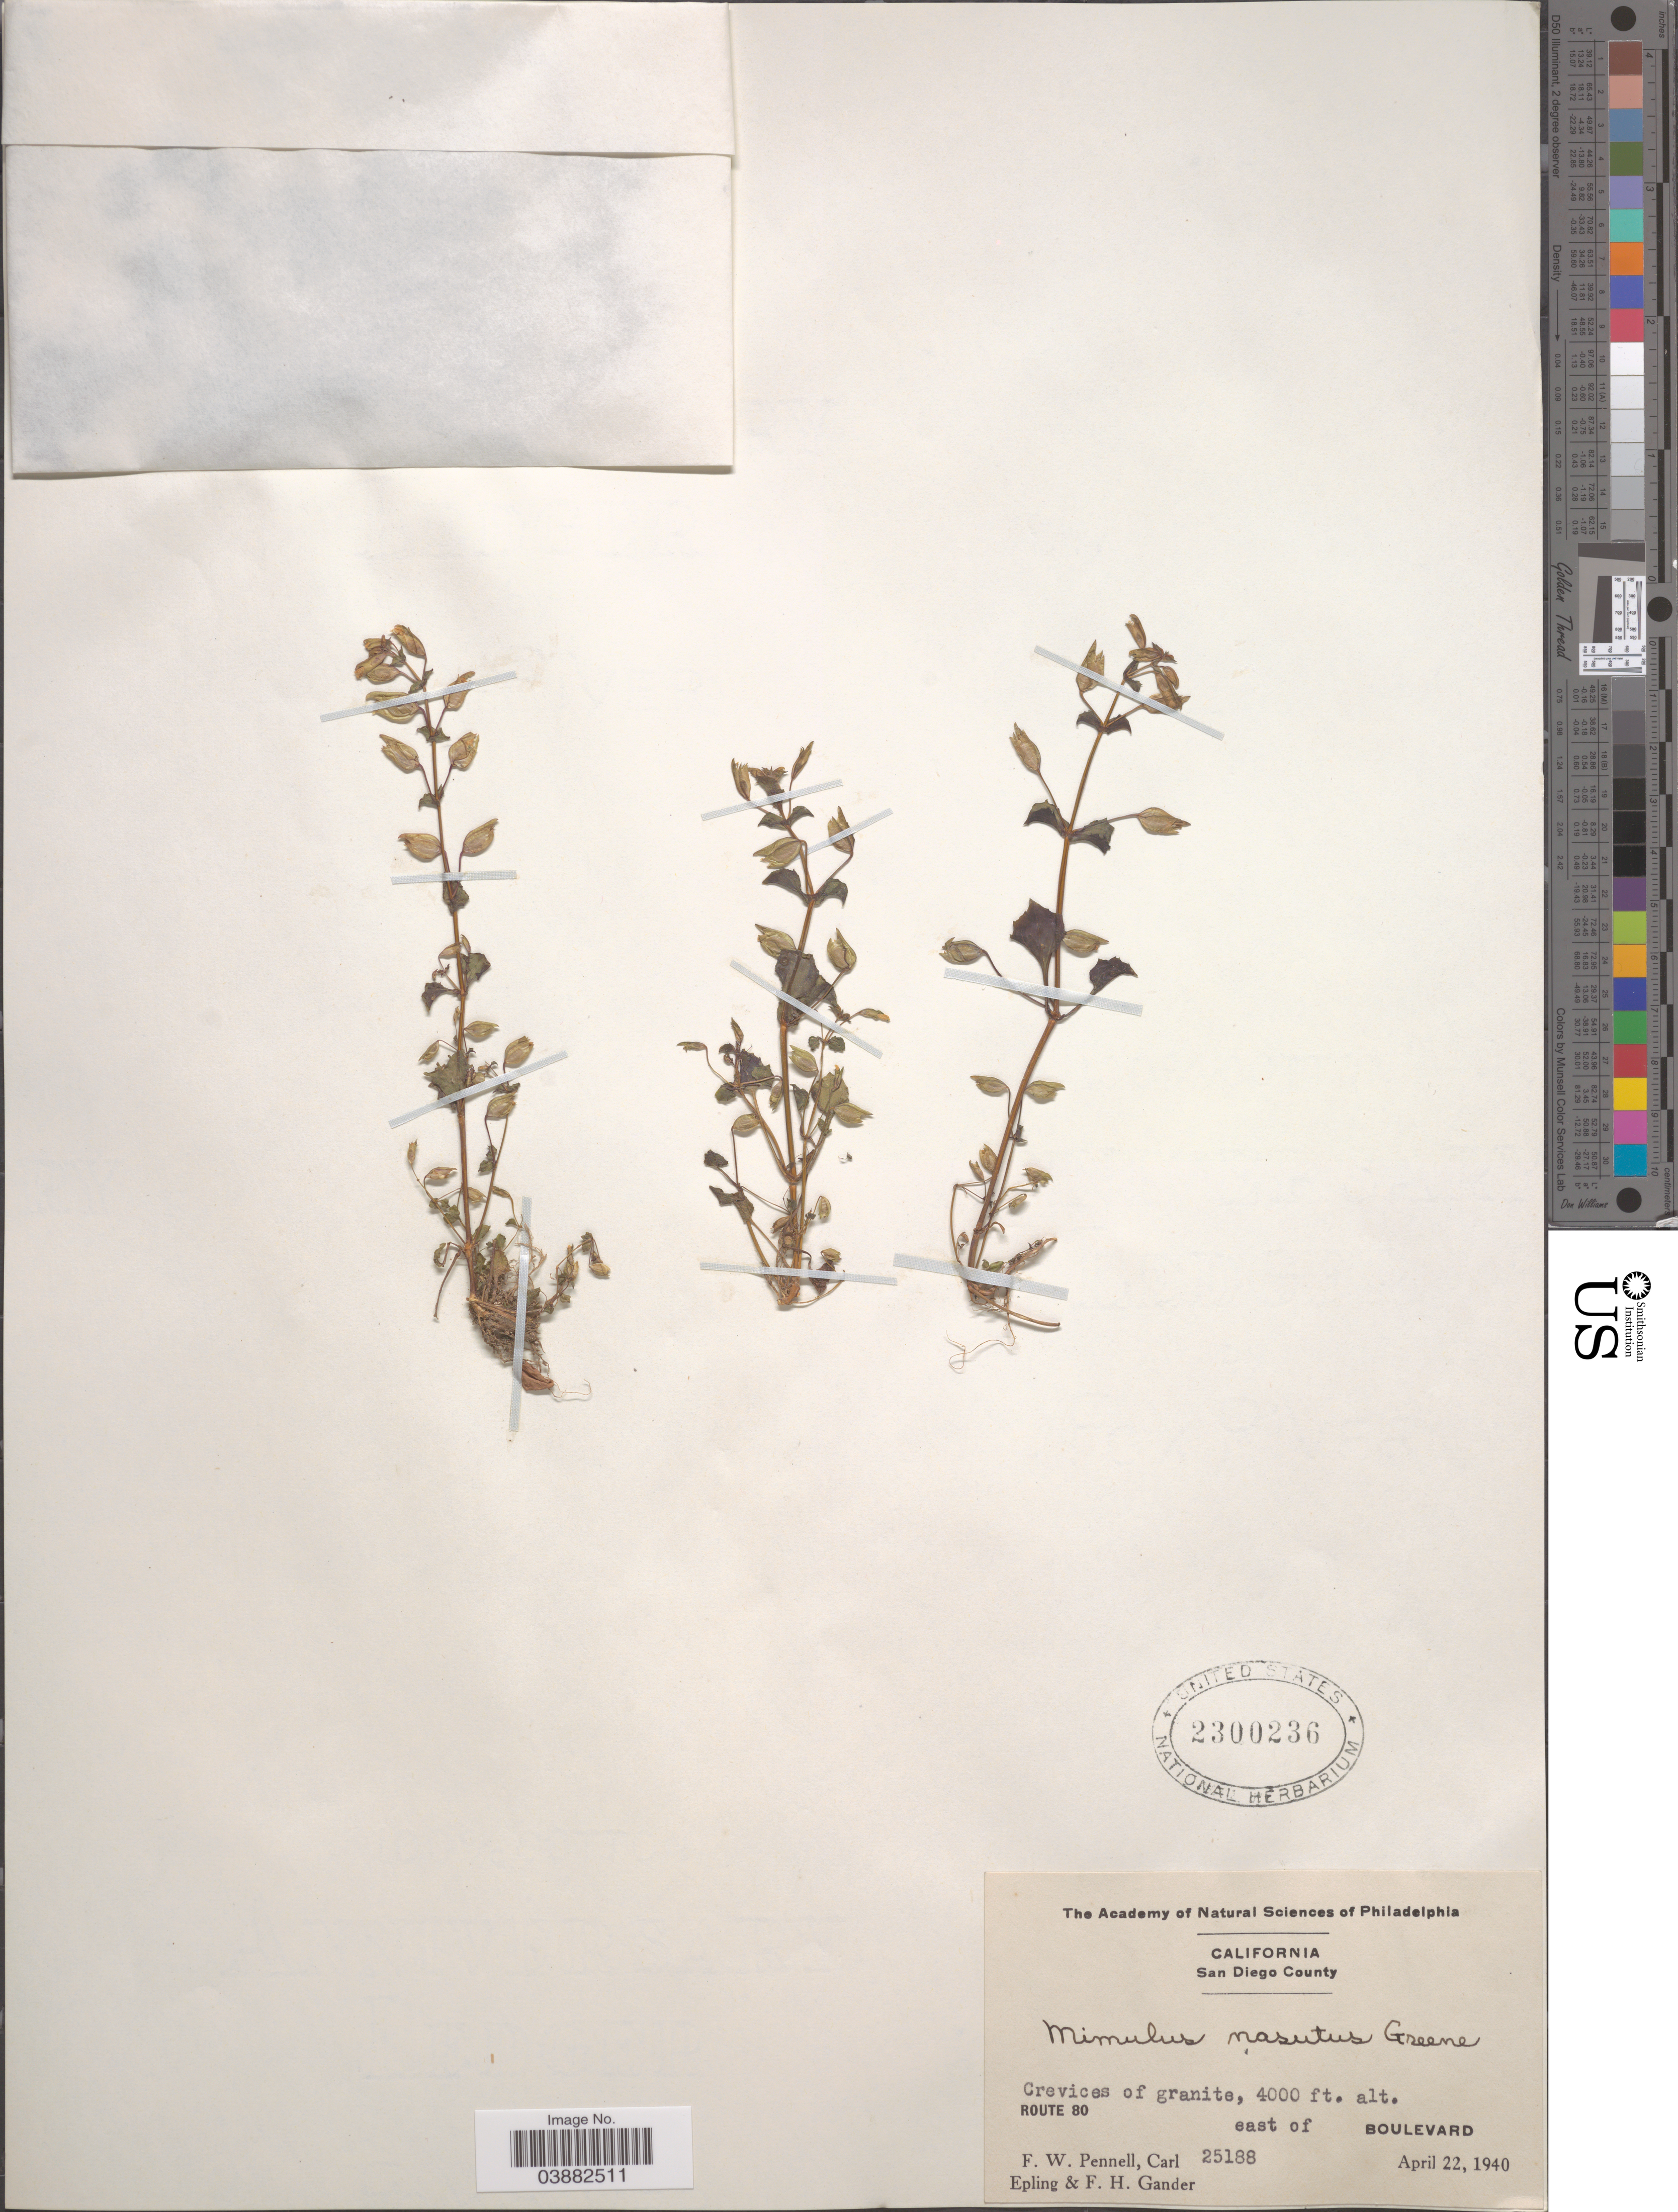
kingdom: Plantae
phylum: Tracheophyta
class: Magnoliopsida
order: Lamiales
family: Phrymaceae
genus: Mimulus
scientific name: Mimulus nasutus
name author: Greene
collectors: F. W. Pennell, C. C. Epling & F. Gander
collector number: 25188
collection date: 1940-04-22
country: United States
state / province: California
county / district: San Diego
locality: San Diego County. Route 80. Wast of Boulevard.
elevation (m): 1219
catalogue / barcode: US 2300236